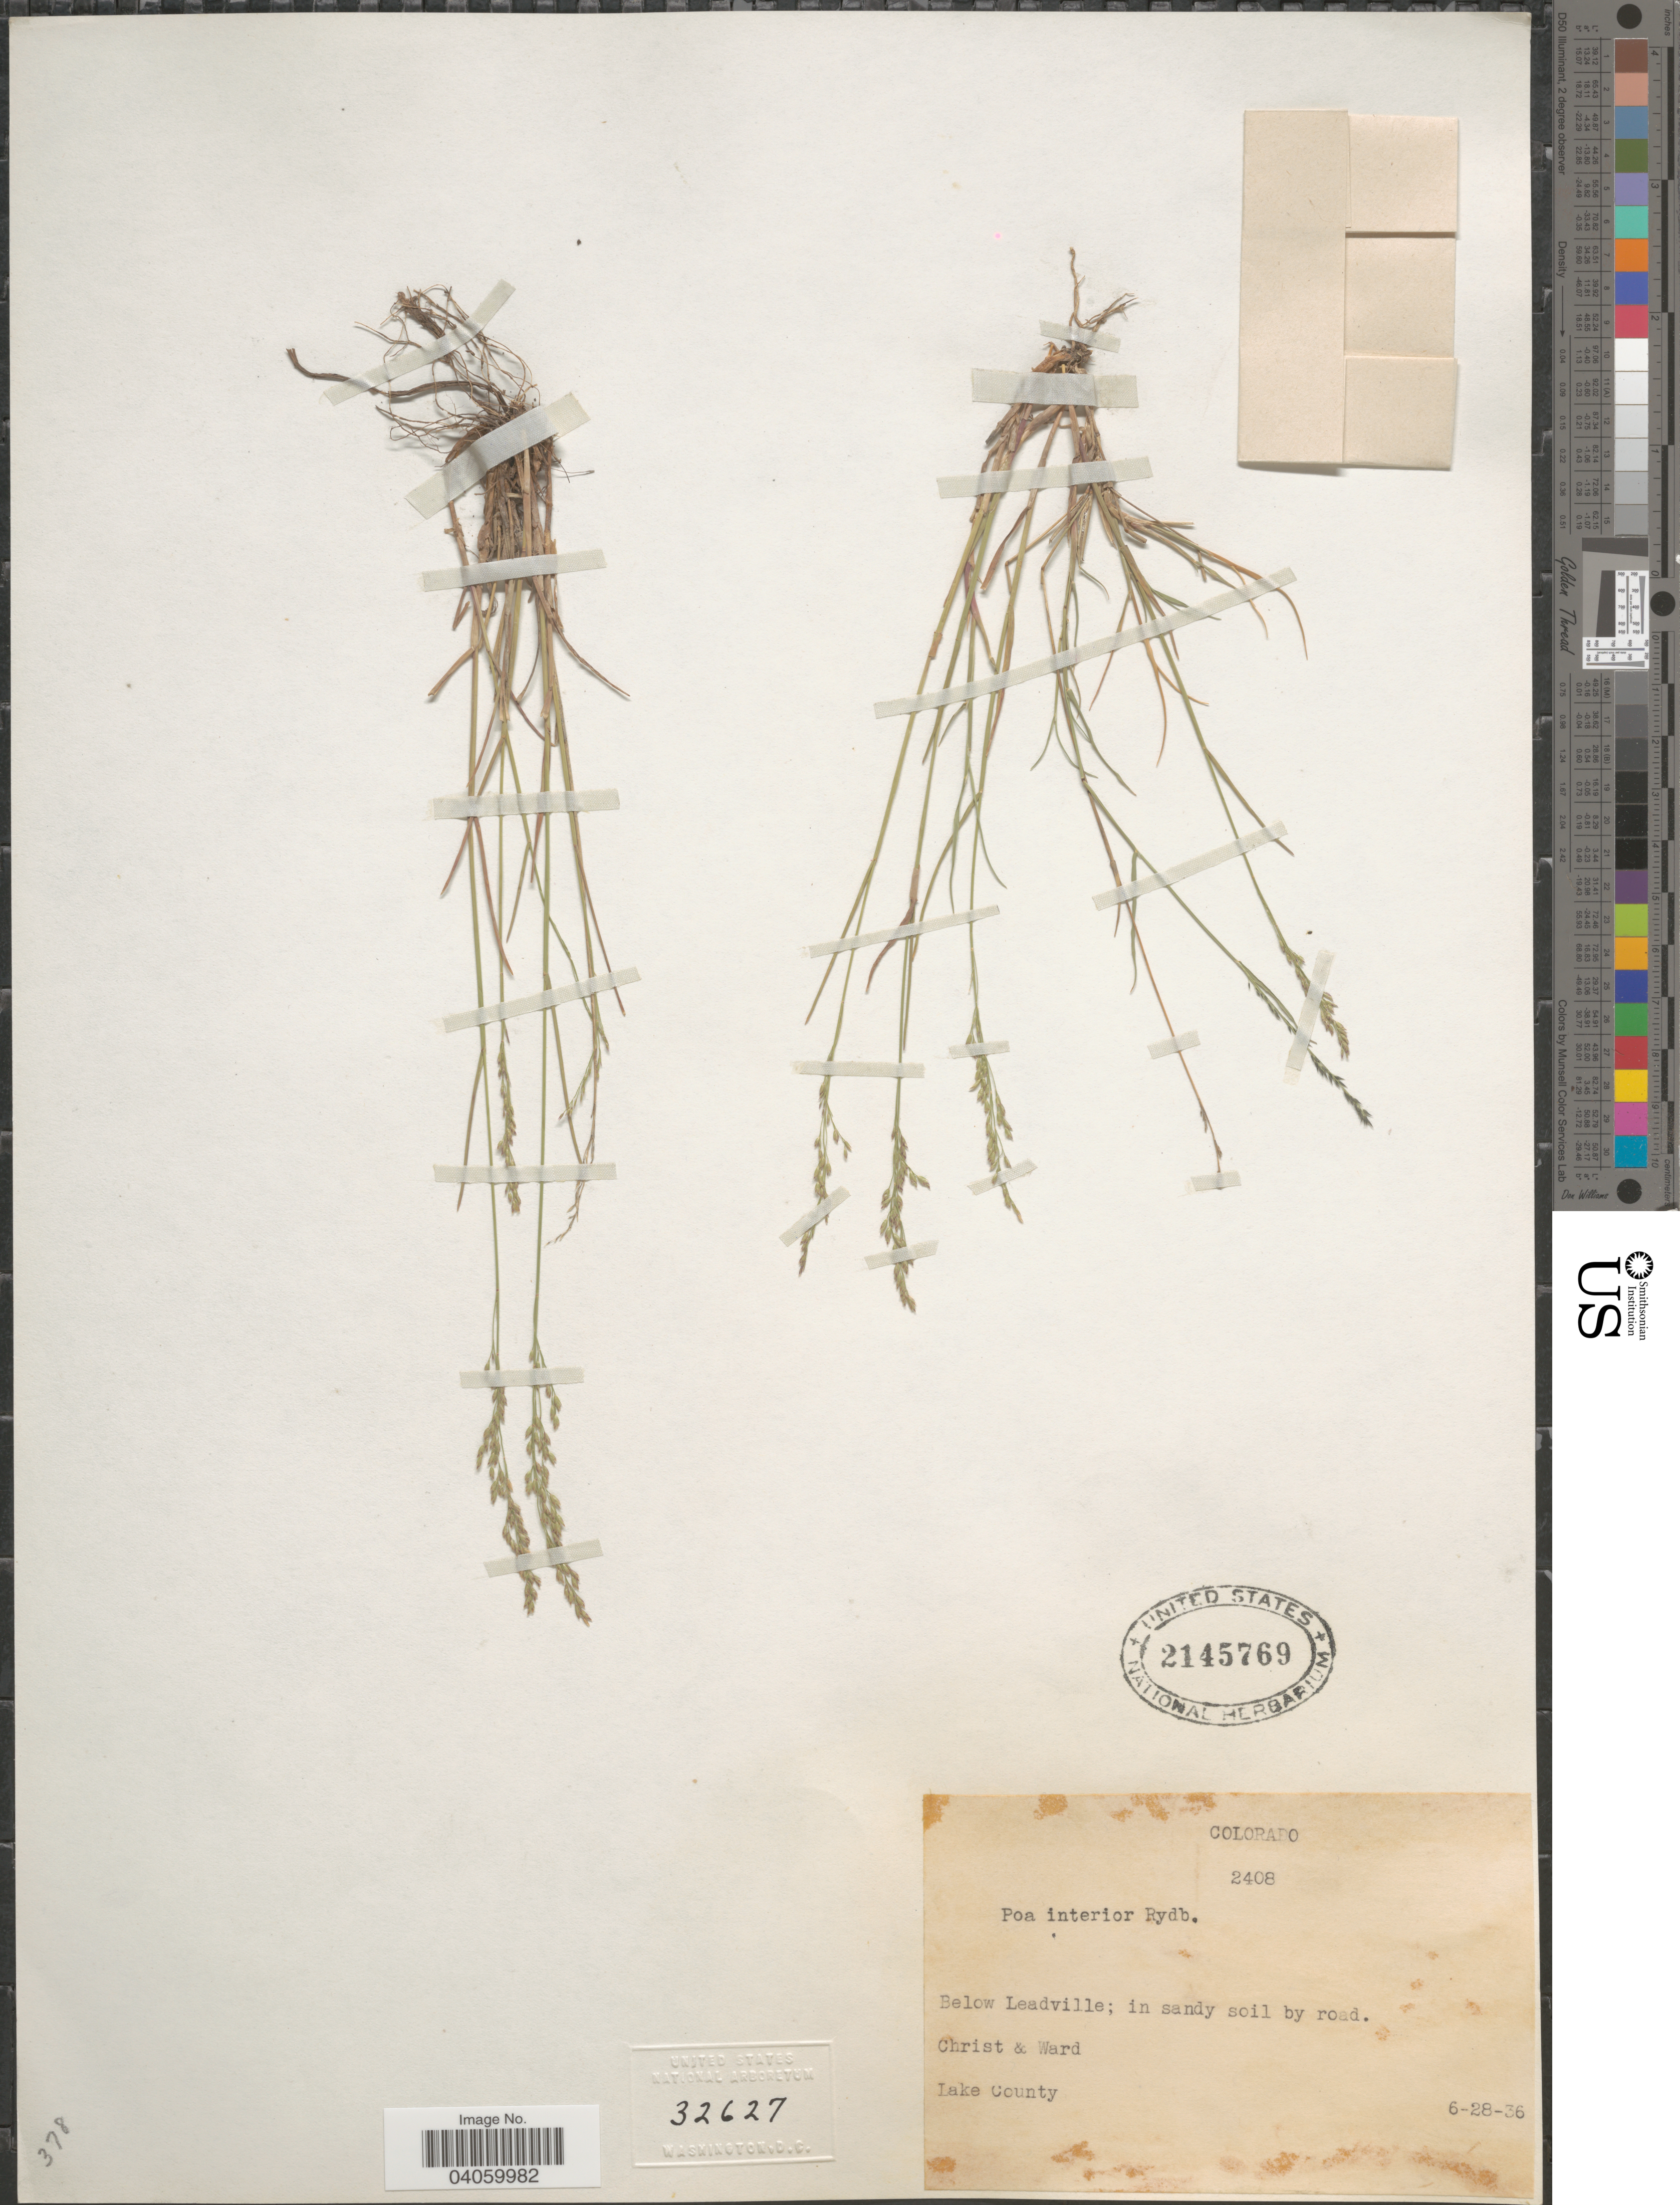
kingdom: Plantae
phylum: Tracheophyta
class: Liliopsida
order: Poales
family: Poaceae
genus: Poa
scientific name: Poa interior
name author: Rydb.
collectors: Christ & -- Ward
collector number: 2408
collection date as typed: Transcribed d/m/y: 28/6/36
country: United States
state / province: Colorado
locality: Below Leadville; in sandy soil by road. Lake County.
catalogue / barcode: US 2145769